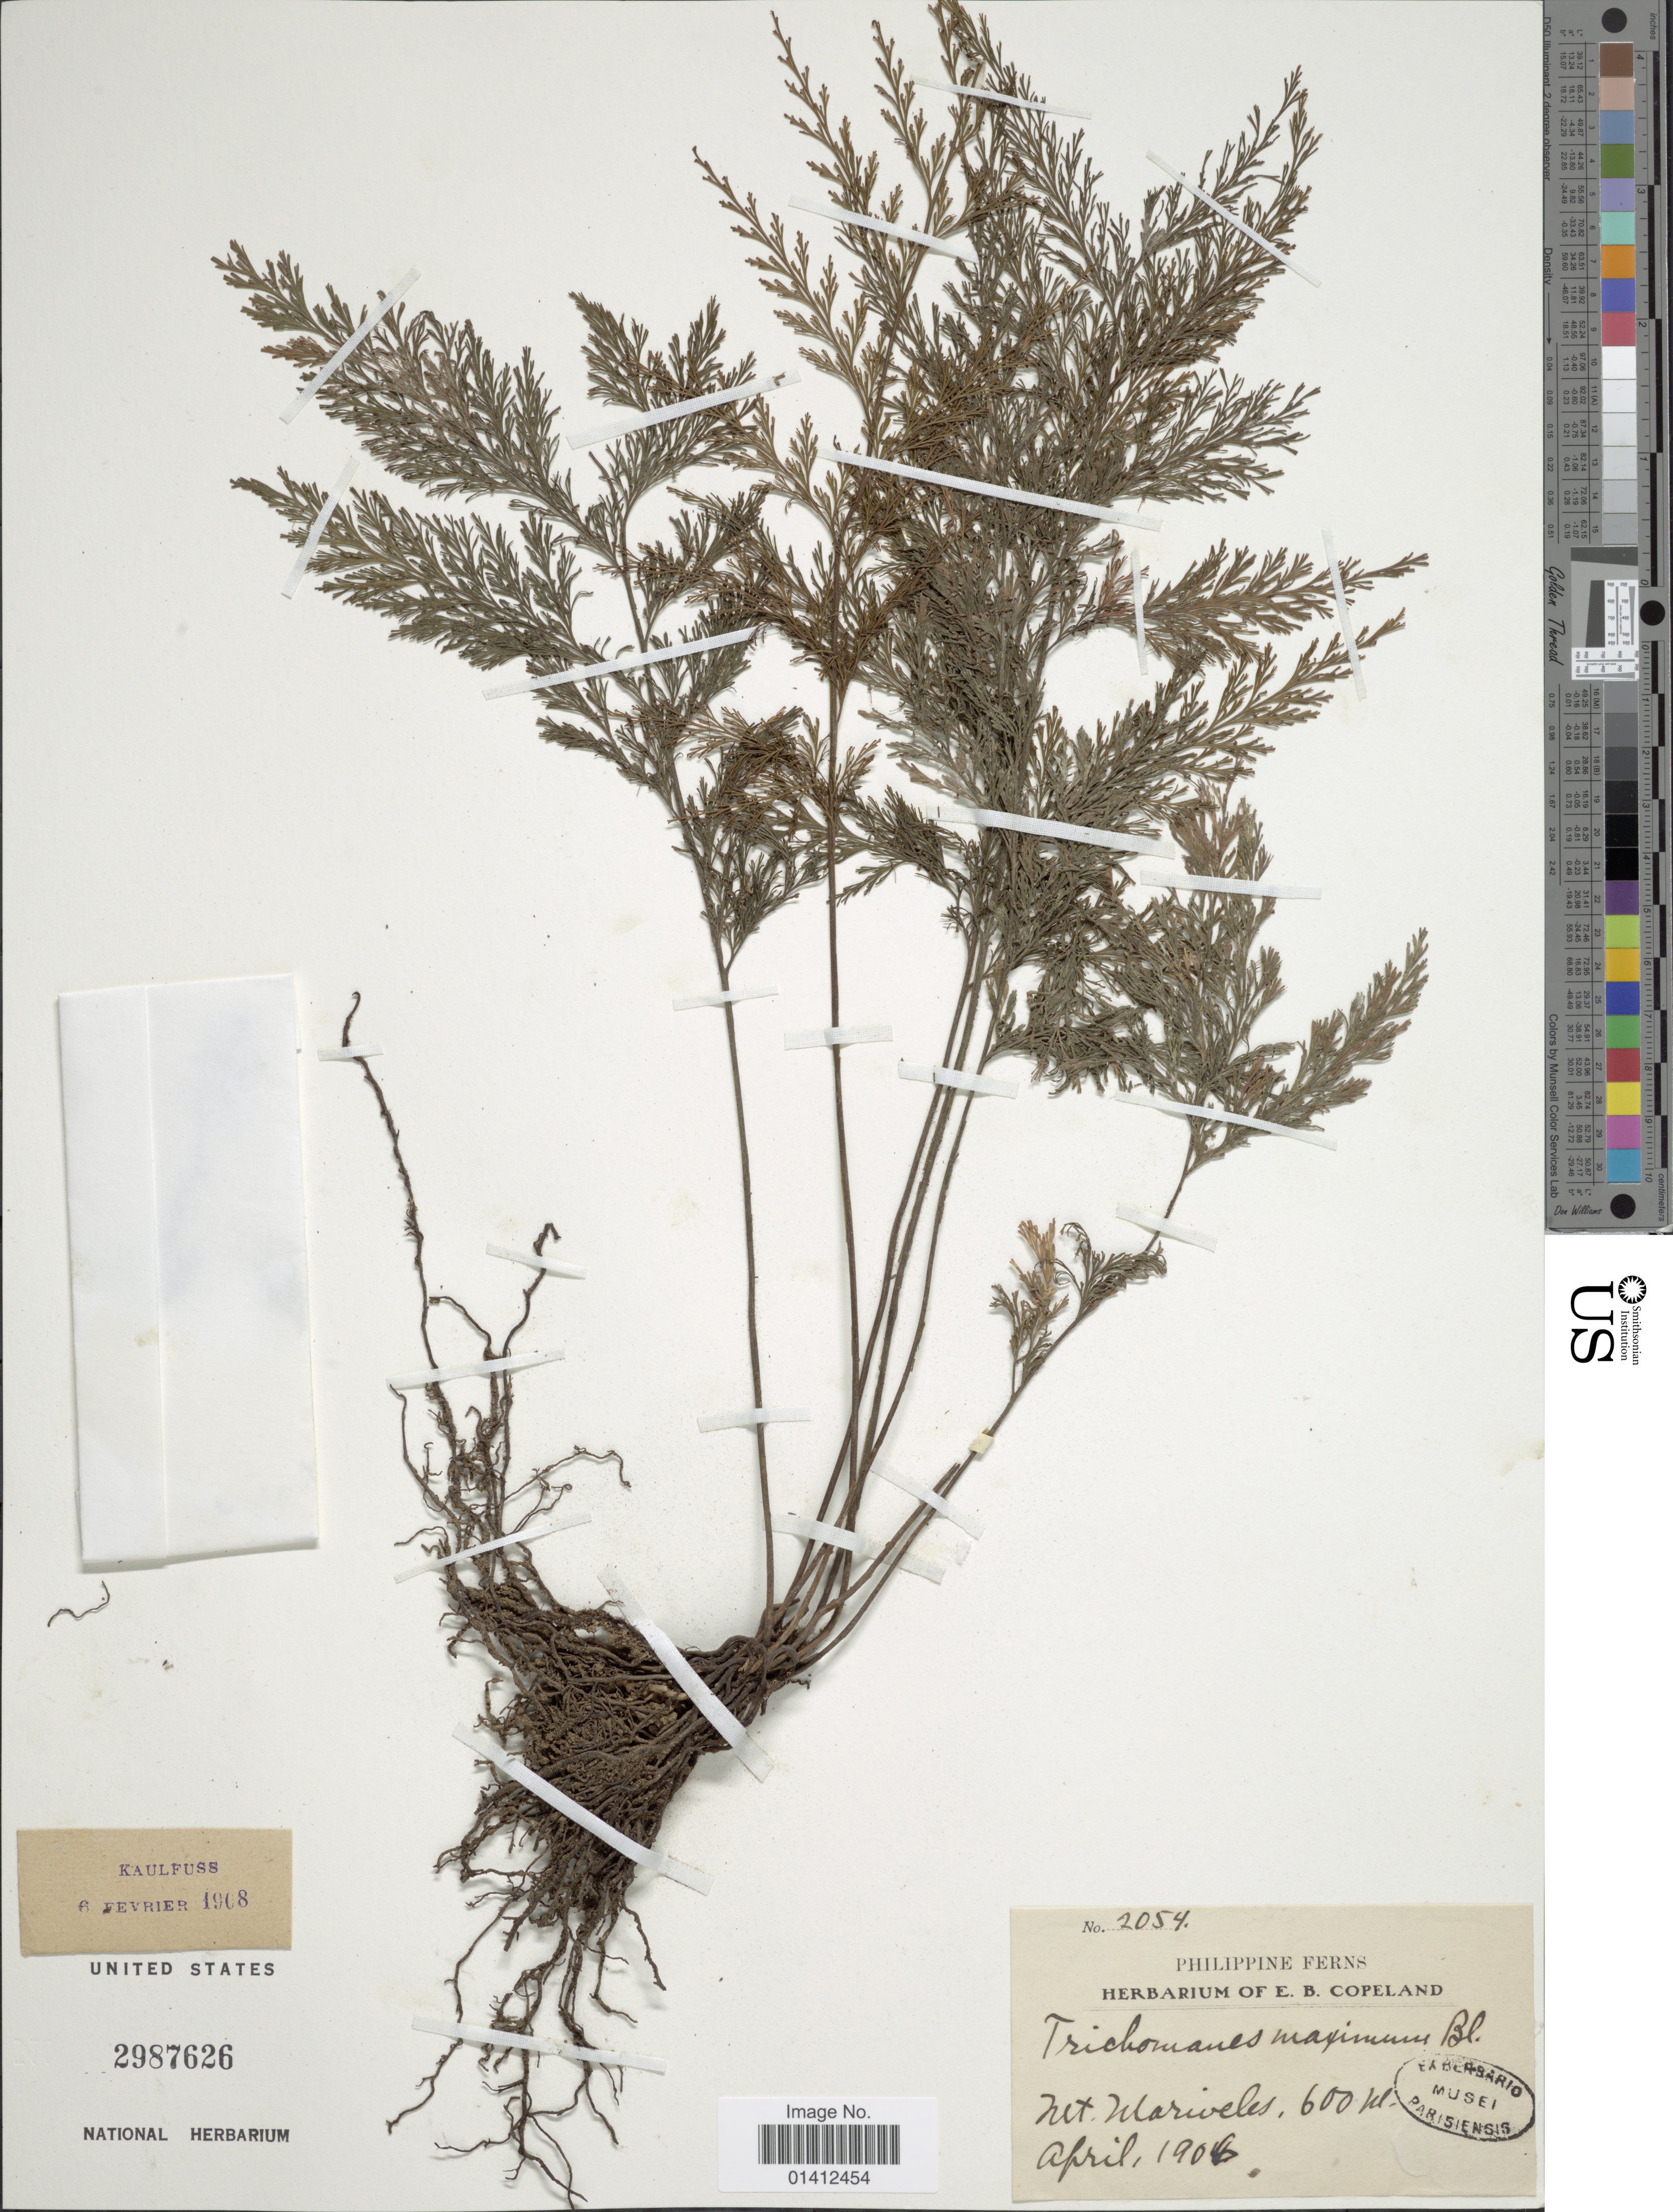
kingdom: Plantae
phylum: Tracheophyta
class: Polypodiopsida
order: Hymenophyllales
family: Hymenophyllaceae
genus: Vandenboschia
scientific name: Vandenboschia maxima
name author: (Blume) Copel.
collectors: ex herb. E. B. Copeland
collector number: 2054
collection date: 1906-04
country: Philippines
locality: Mt Mariveles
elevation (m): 600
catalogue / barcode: US 2987626